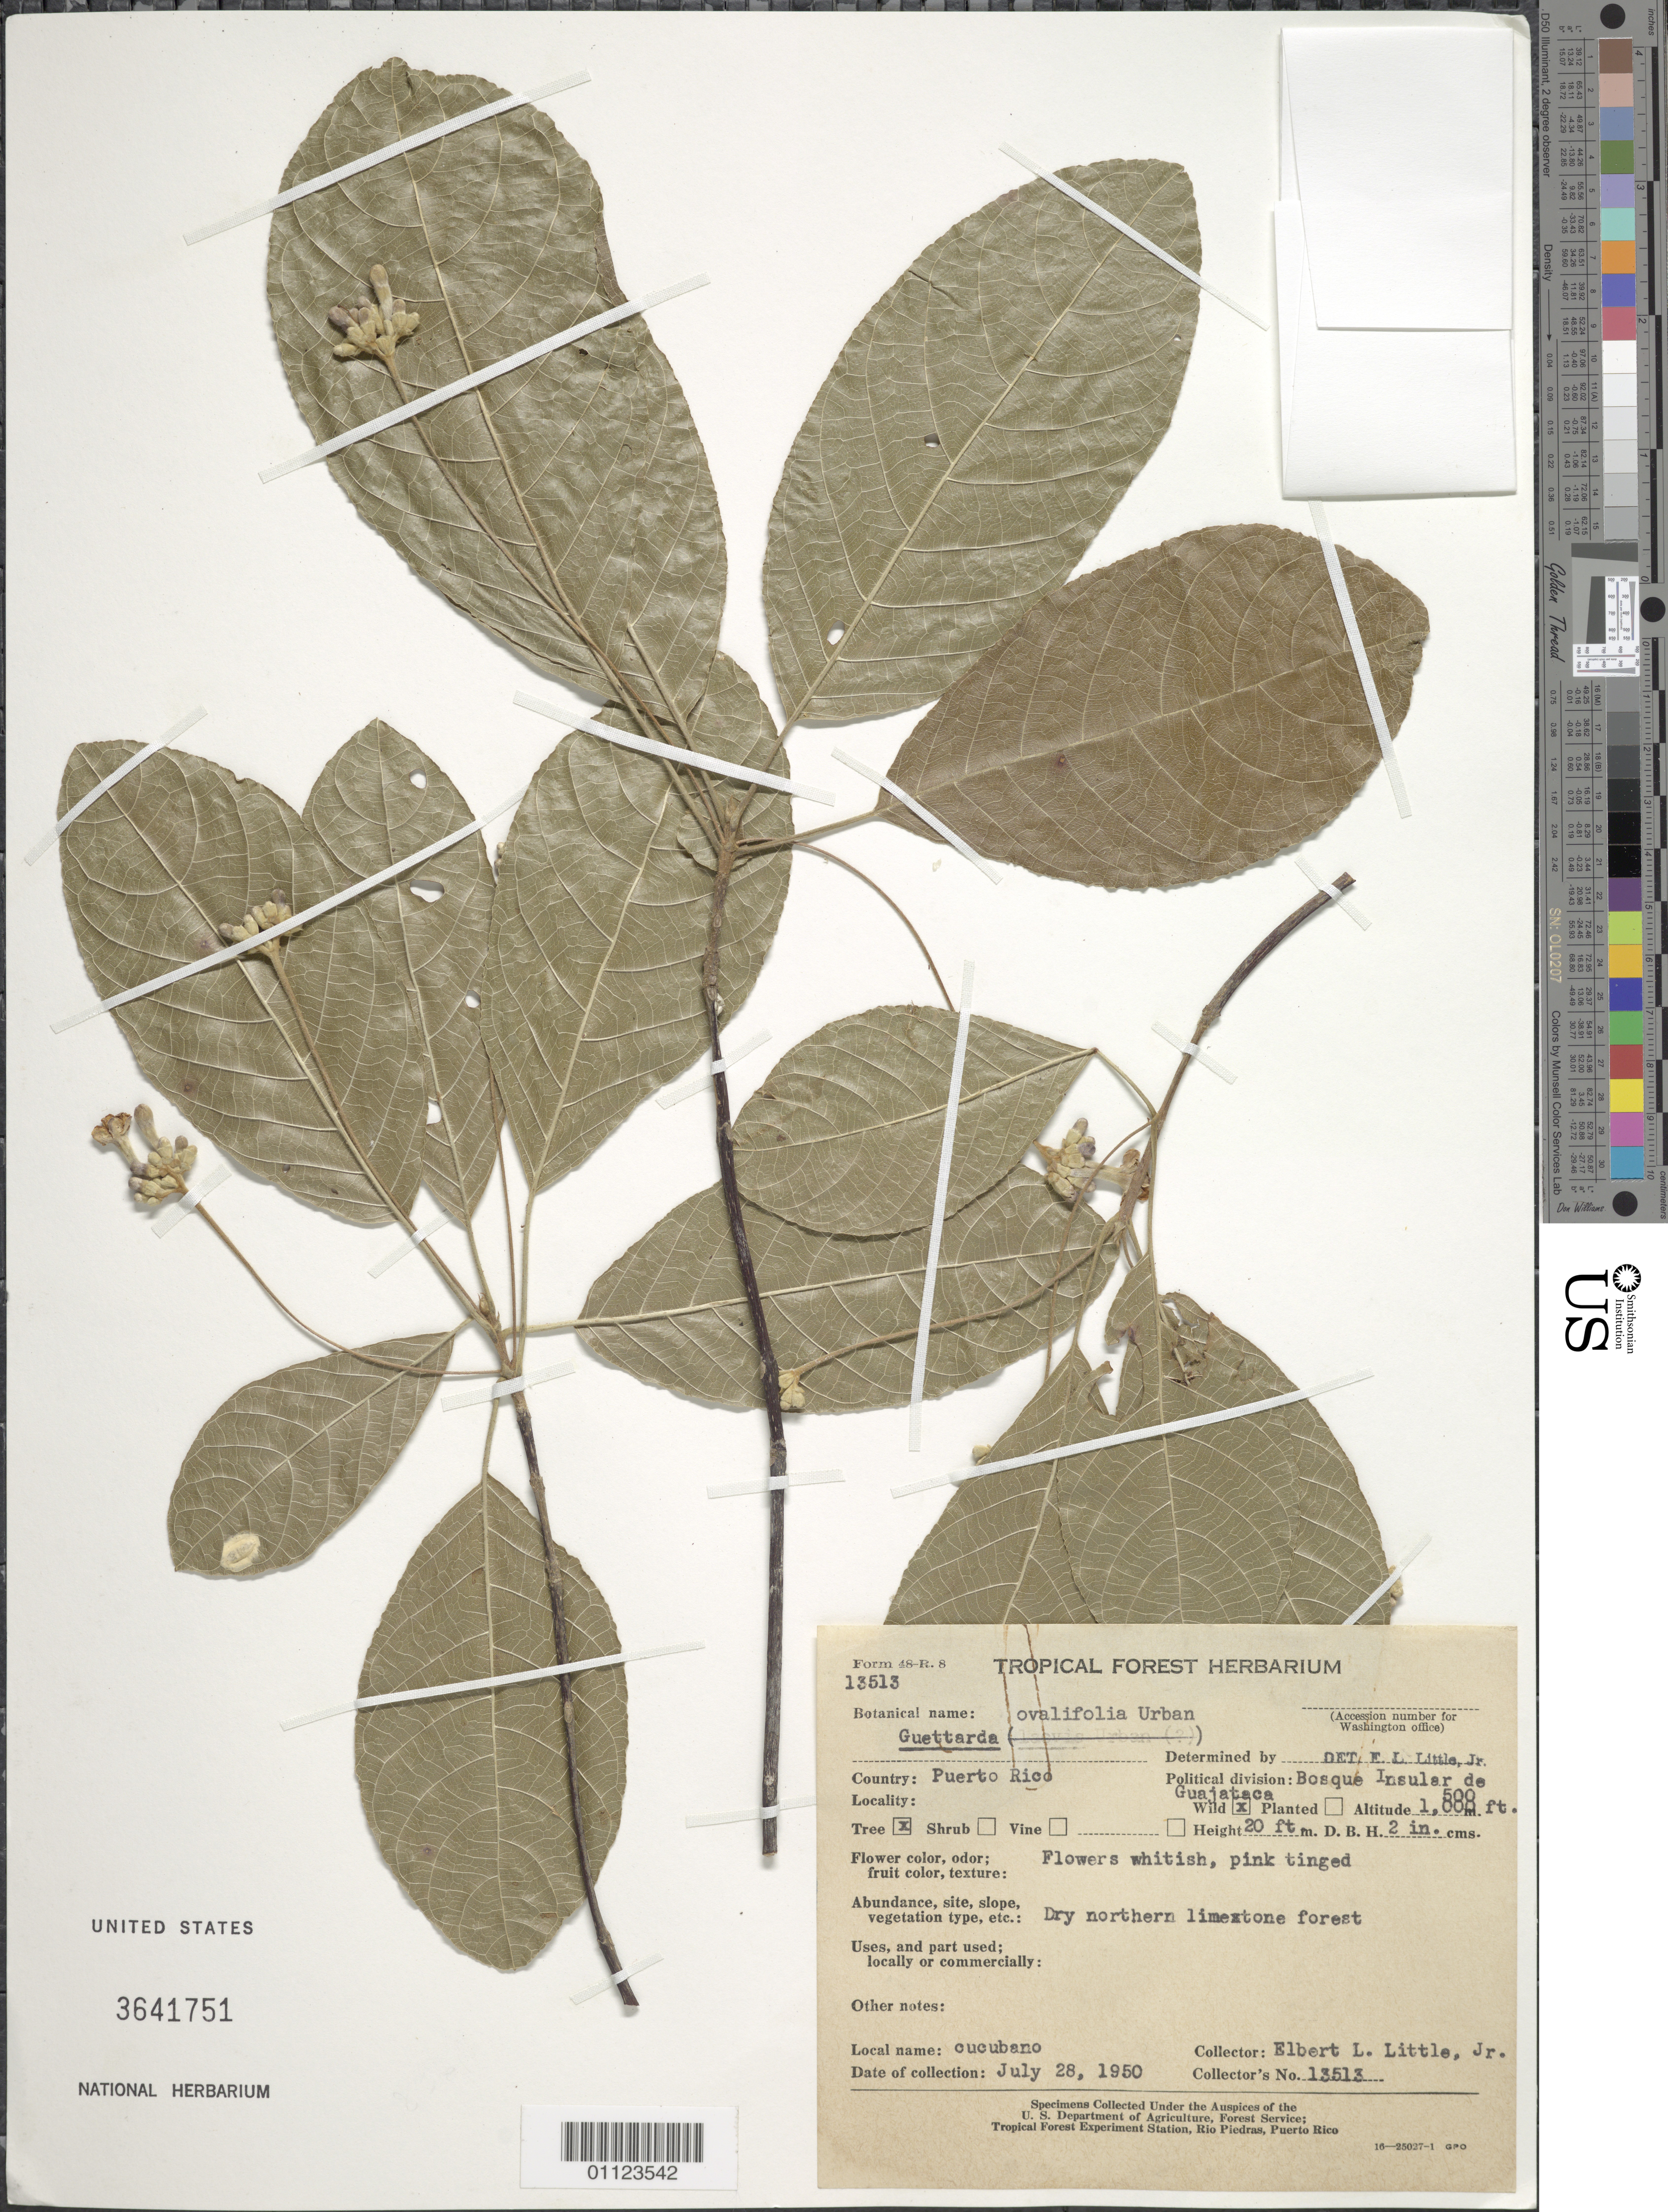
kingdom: Plantae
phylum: Tracheophyta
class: Magnoliopsida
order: Gentianales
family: Rubiaceae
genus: Guettarda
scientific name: Guettarda ovalifolia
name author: Urb.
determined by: Little, Elbert L., Jr., (FSSR), United States Department of Agriculture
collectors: E. L. Little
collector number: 13513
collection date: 1950-07-28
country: Puerto Rico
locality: Bosque Insular de Guajataca.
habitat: Dry northern limestone forest.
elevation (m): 152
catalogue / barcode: US 3641751